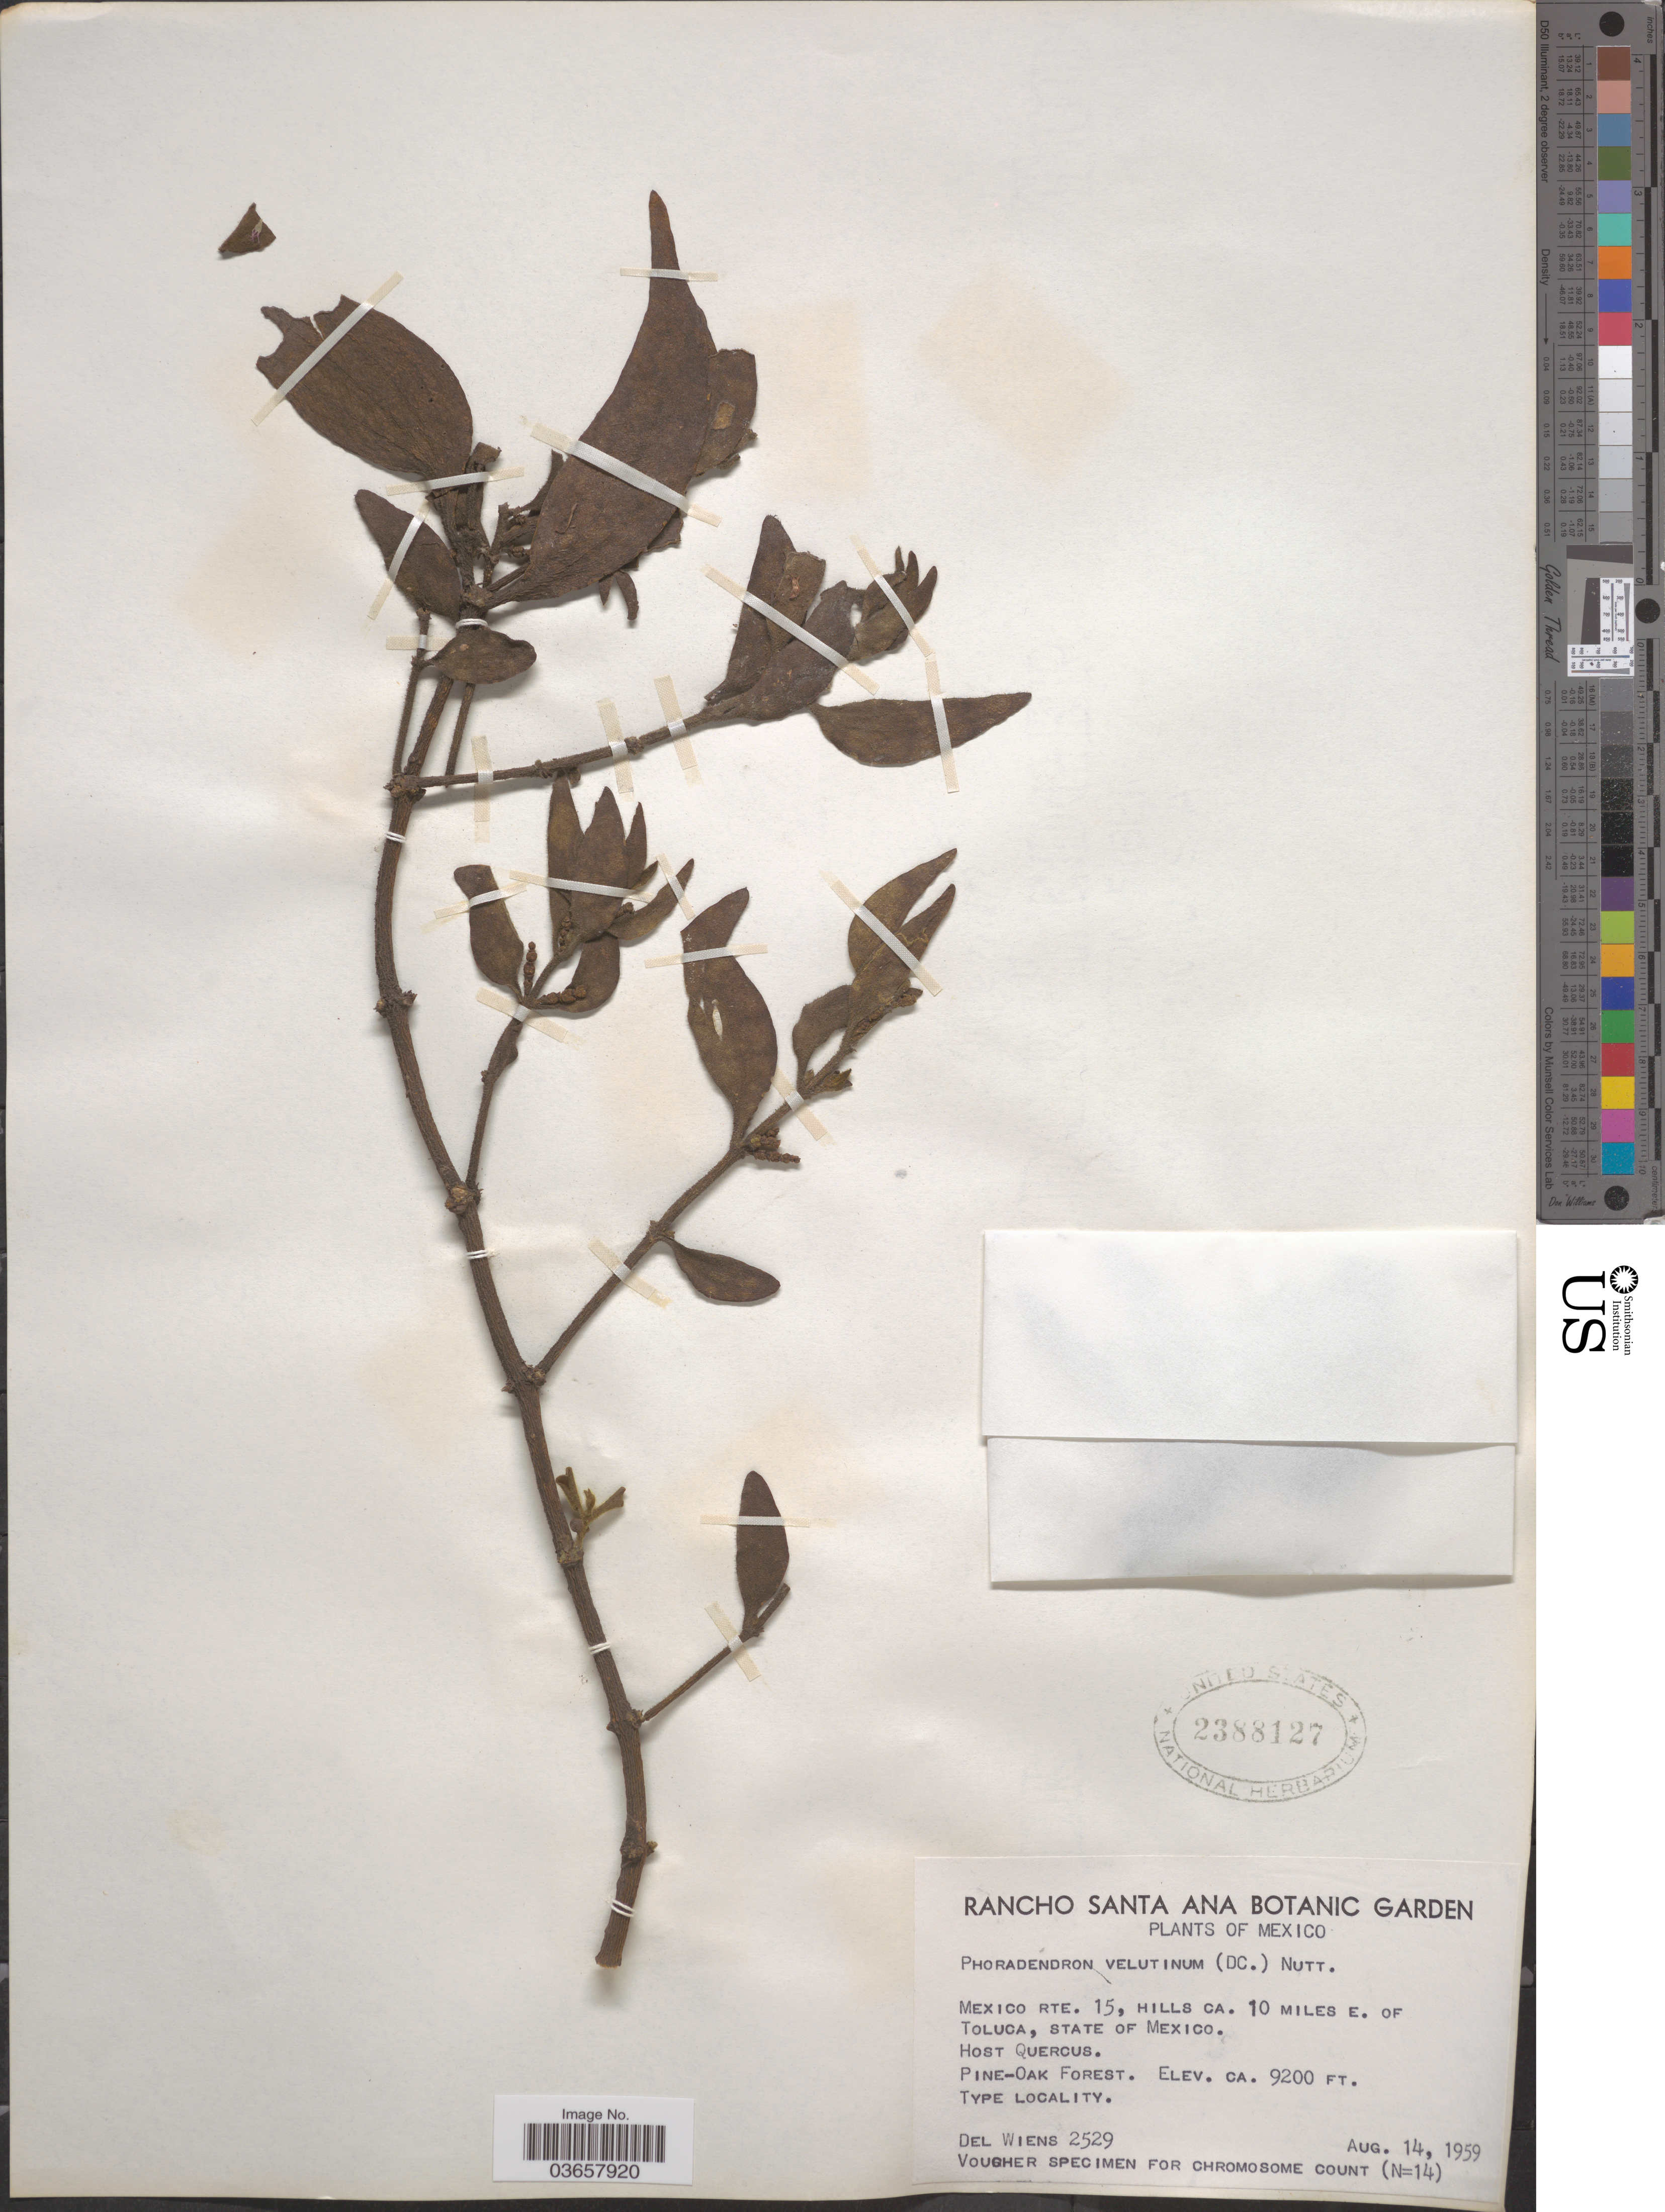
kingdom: Plantae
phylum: Tracheophyta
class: Magnoliopsida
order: Santalales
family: Viscaceae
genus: Phoradendron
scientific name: Phoradendron velutinum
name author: (DC.) Oliv.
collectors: D. Wiens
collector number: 2529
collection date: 1959-08-14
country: Mexico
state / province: México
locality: Mexico Rte. 15, Hills ca. 10 miles E. of Toluca.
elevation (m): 2804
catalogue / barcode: US 2388127